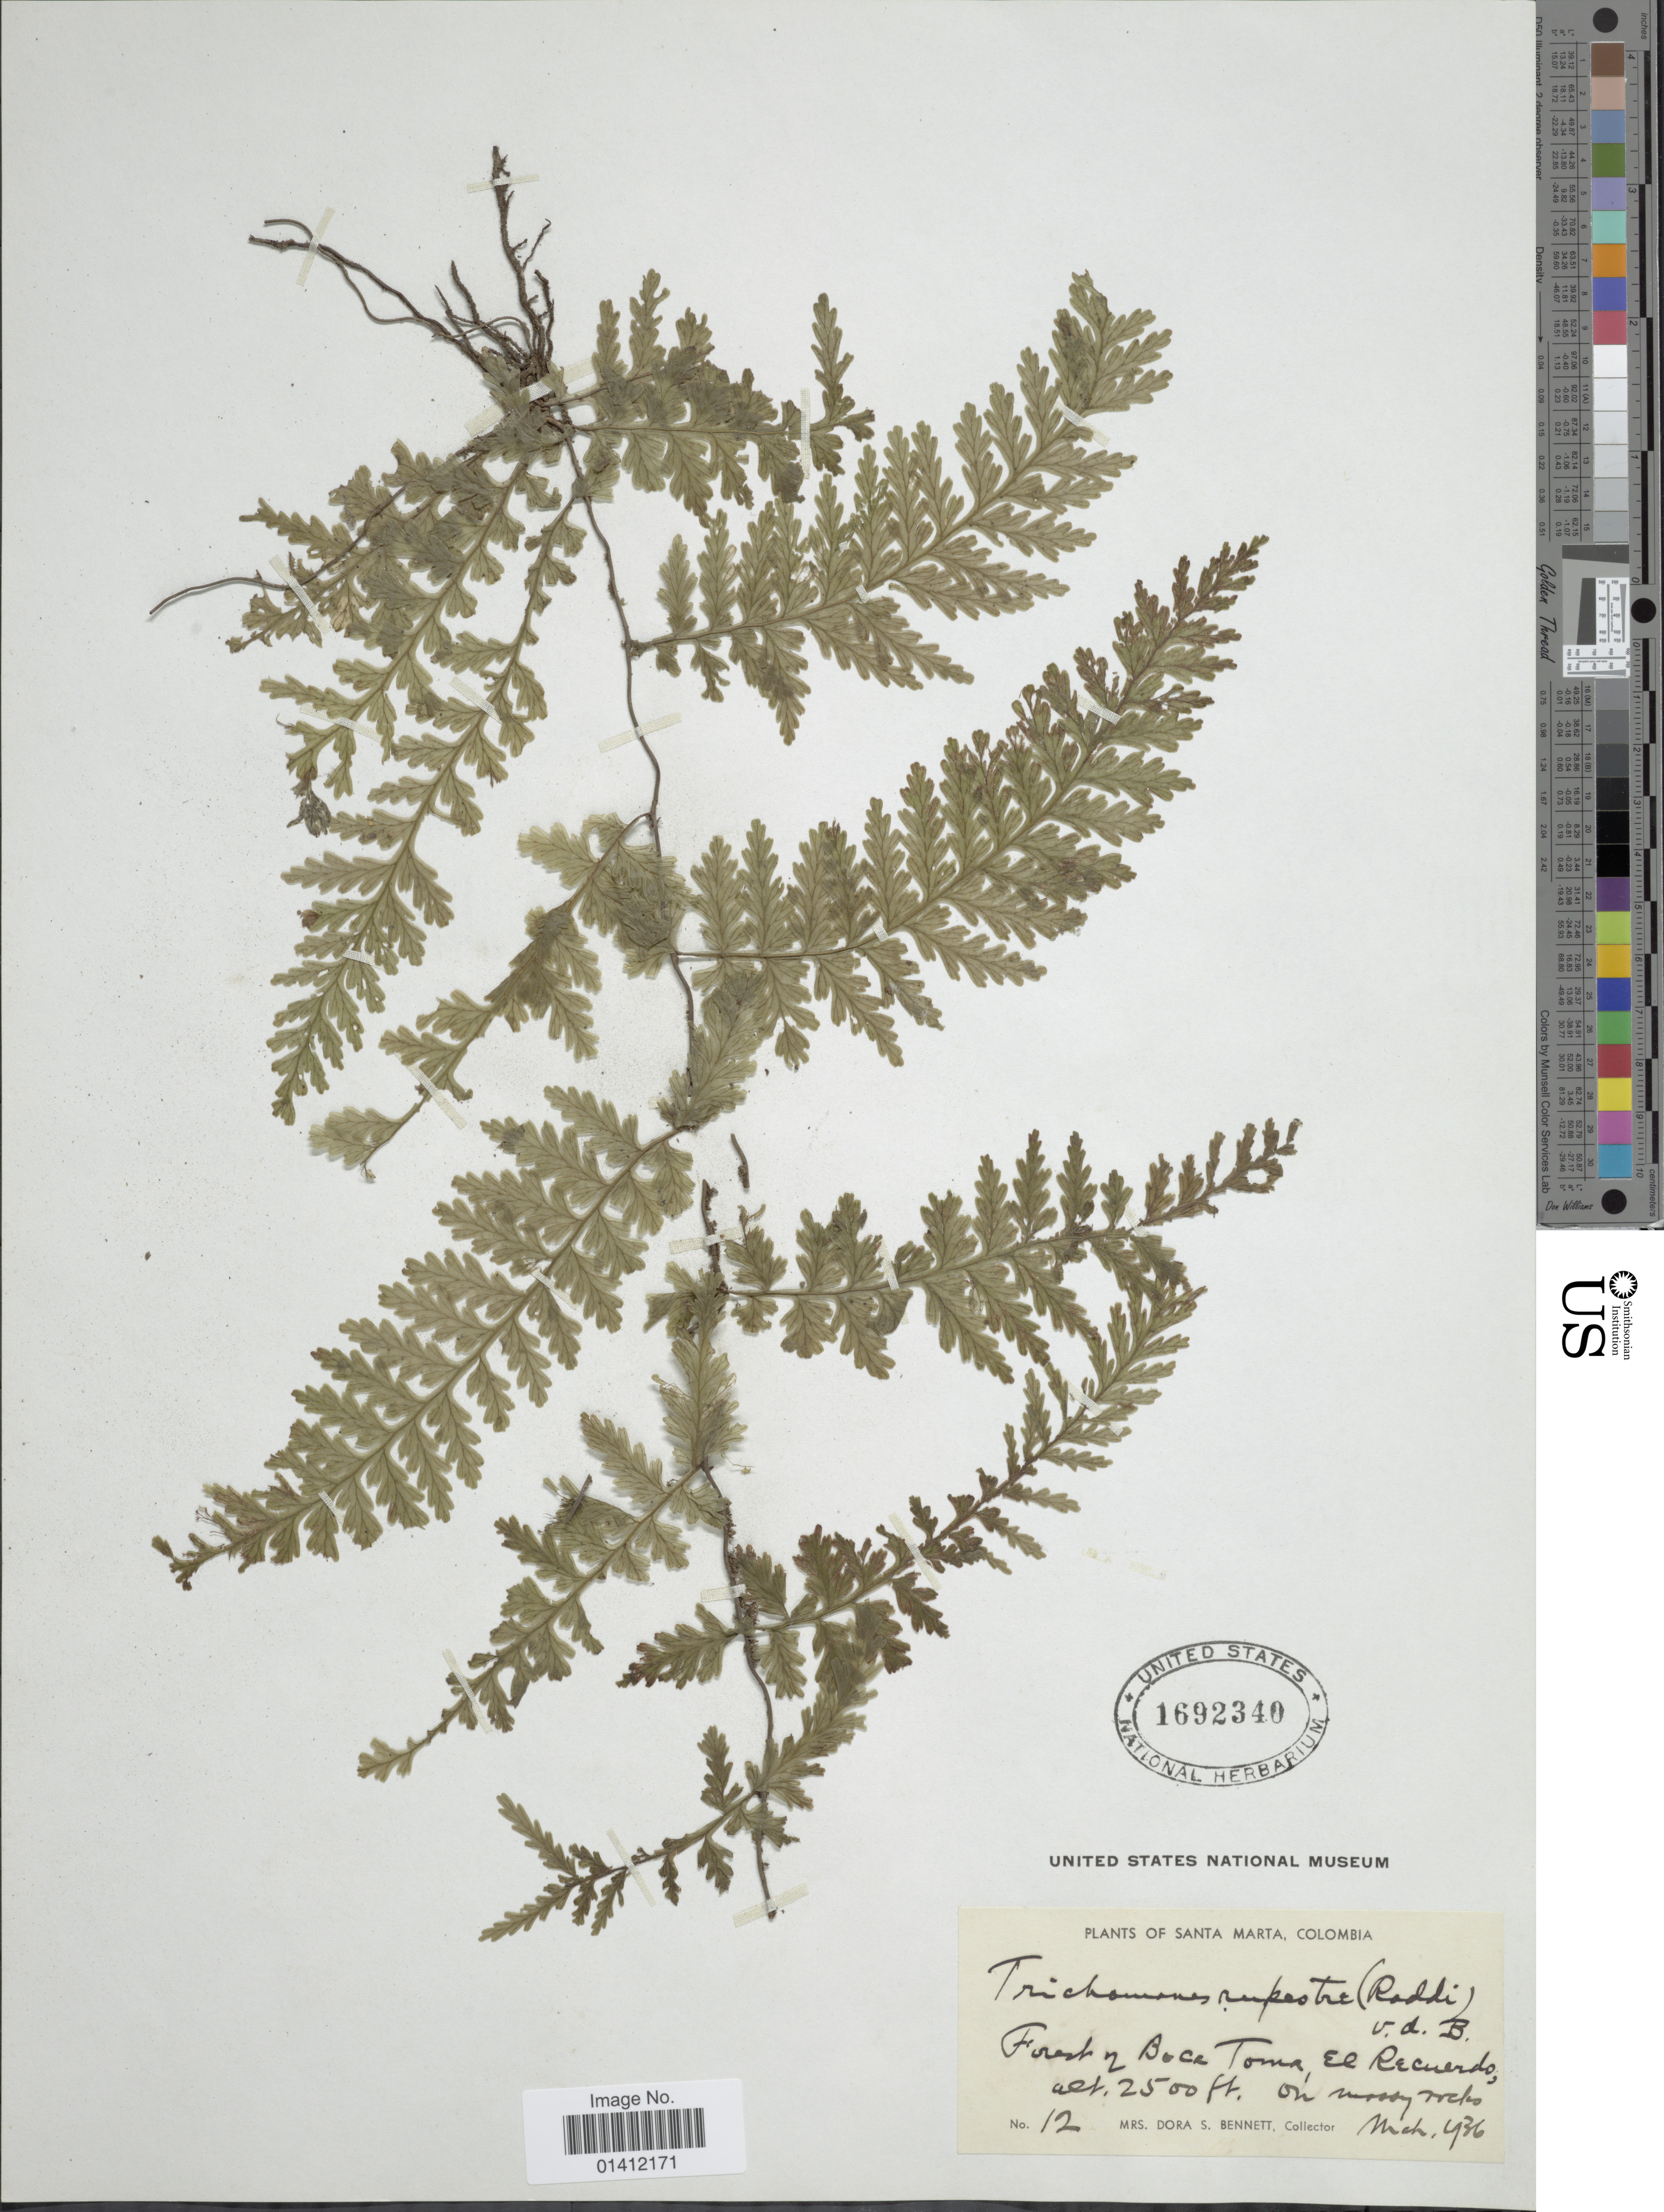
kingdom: Plantae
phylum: Tracheophyta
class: Polypodiopsida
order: Hymenophyllales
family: Hymenophyllaceae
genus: Vandenboschia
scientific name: Vandenboschia rupestris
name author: (Raddi) Ebihara & K. Iwats.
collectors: D. Bennett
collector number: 12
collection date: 1936-03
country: Colombia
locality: Santa Marta. Forest of Boca Toma, El Recuerdo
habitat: on woody rocks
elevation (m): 762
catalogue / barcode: US 1692340